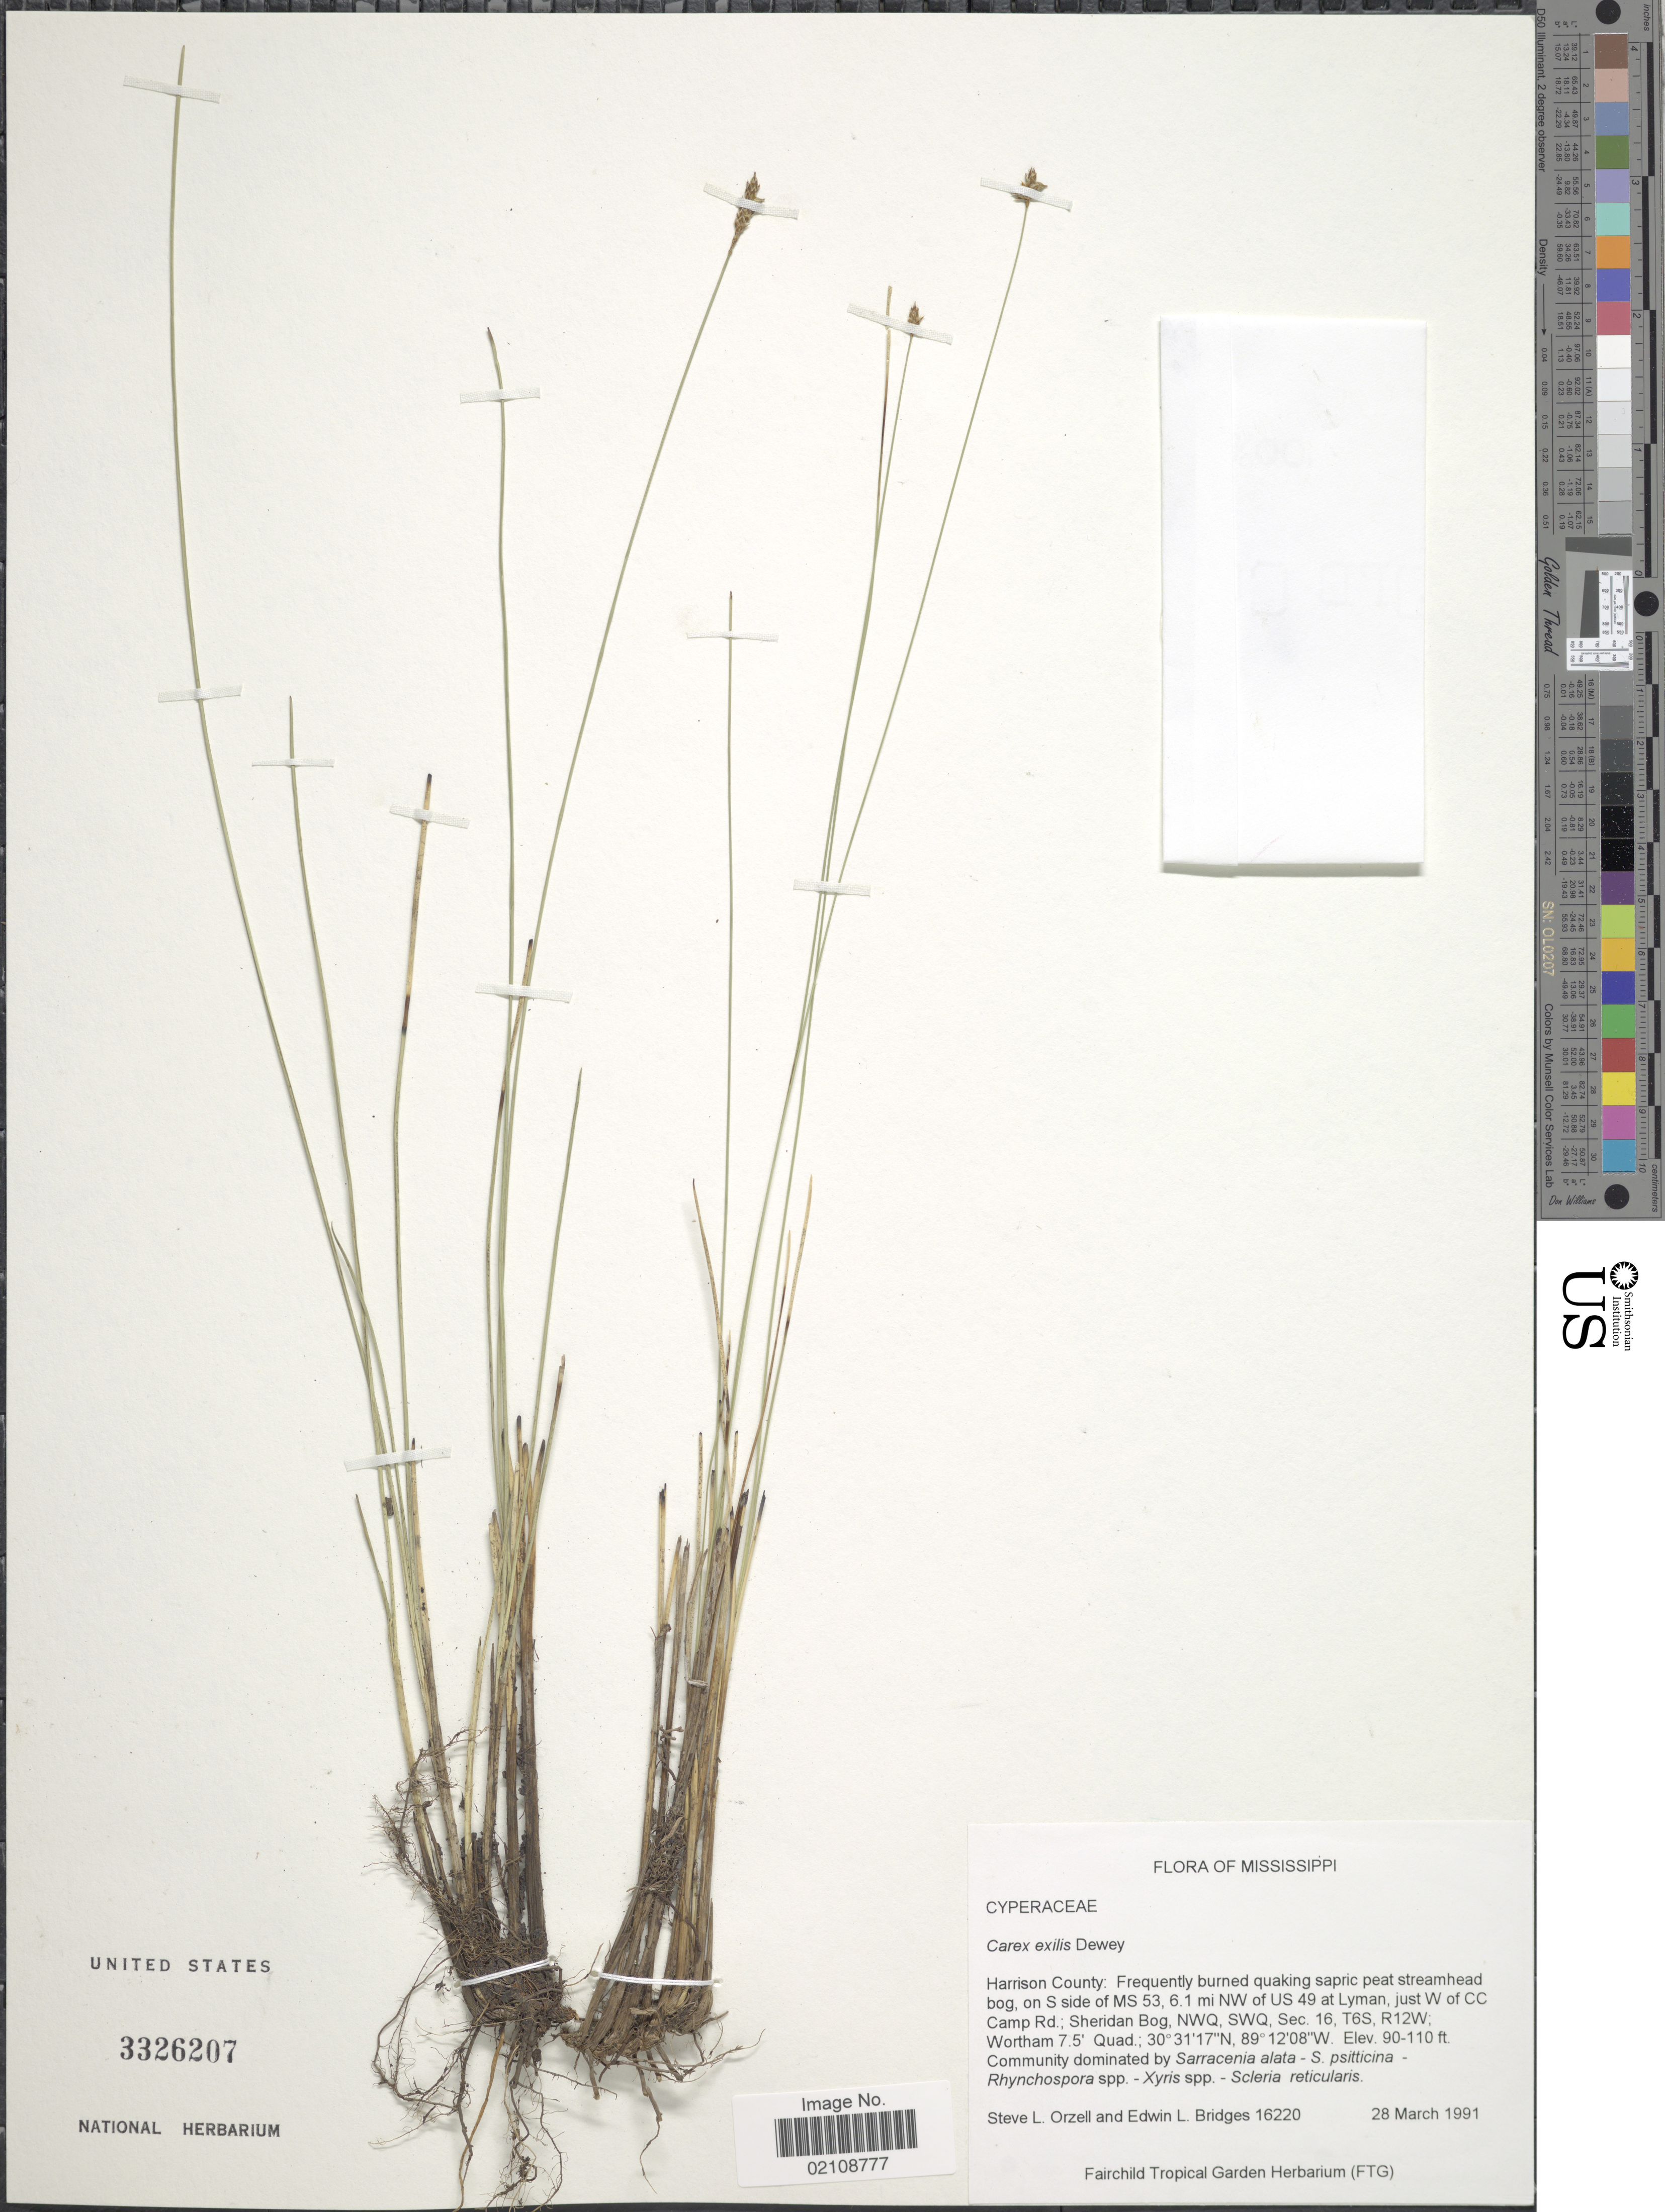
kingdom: Plantae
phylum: Tracheophyta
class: Liliopsida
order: Poales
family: Cyperaceae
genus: Carex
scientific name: Carex exilis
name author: Dewey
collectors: S. Orzell & E. Bridges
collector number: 16220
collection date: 1991-03-28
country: United States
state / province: Mississippi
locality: Harrison County: frequently burned quaking sapric peat streamhead bog, on S side of MS 53, 6.1 mi NW of US 49 at Lyman, just W of CC Camp Rd; Sheridan Bog, NWQ, SWQ, Sec. 16, T6S, R12W; Worthan 7.5'Quad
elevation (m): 27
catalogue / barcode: US 3326207